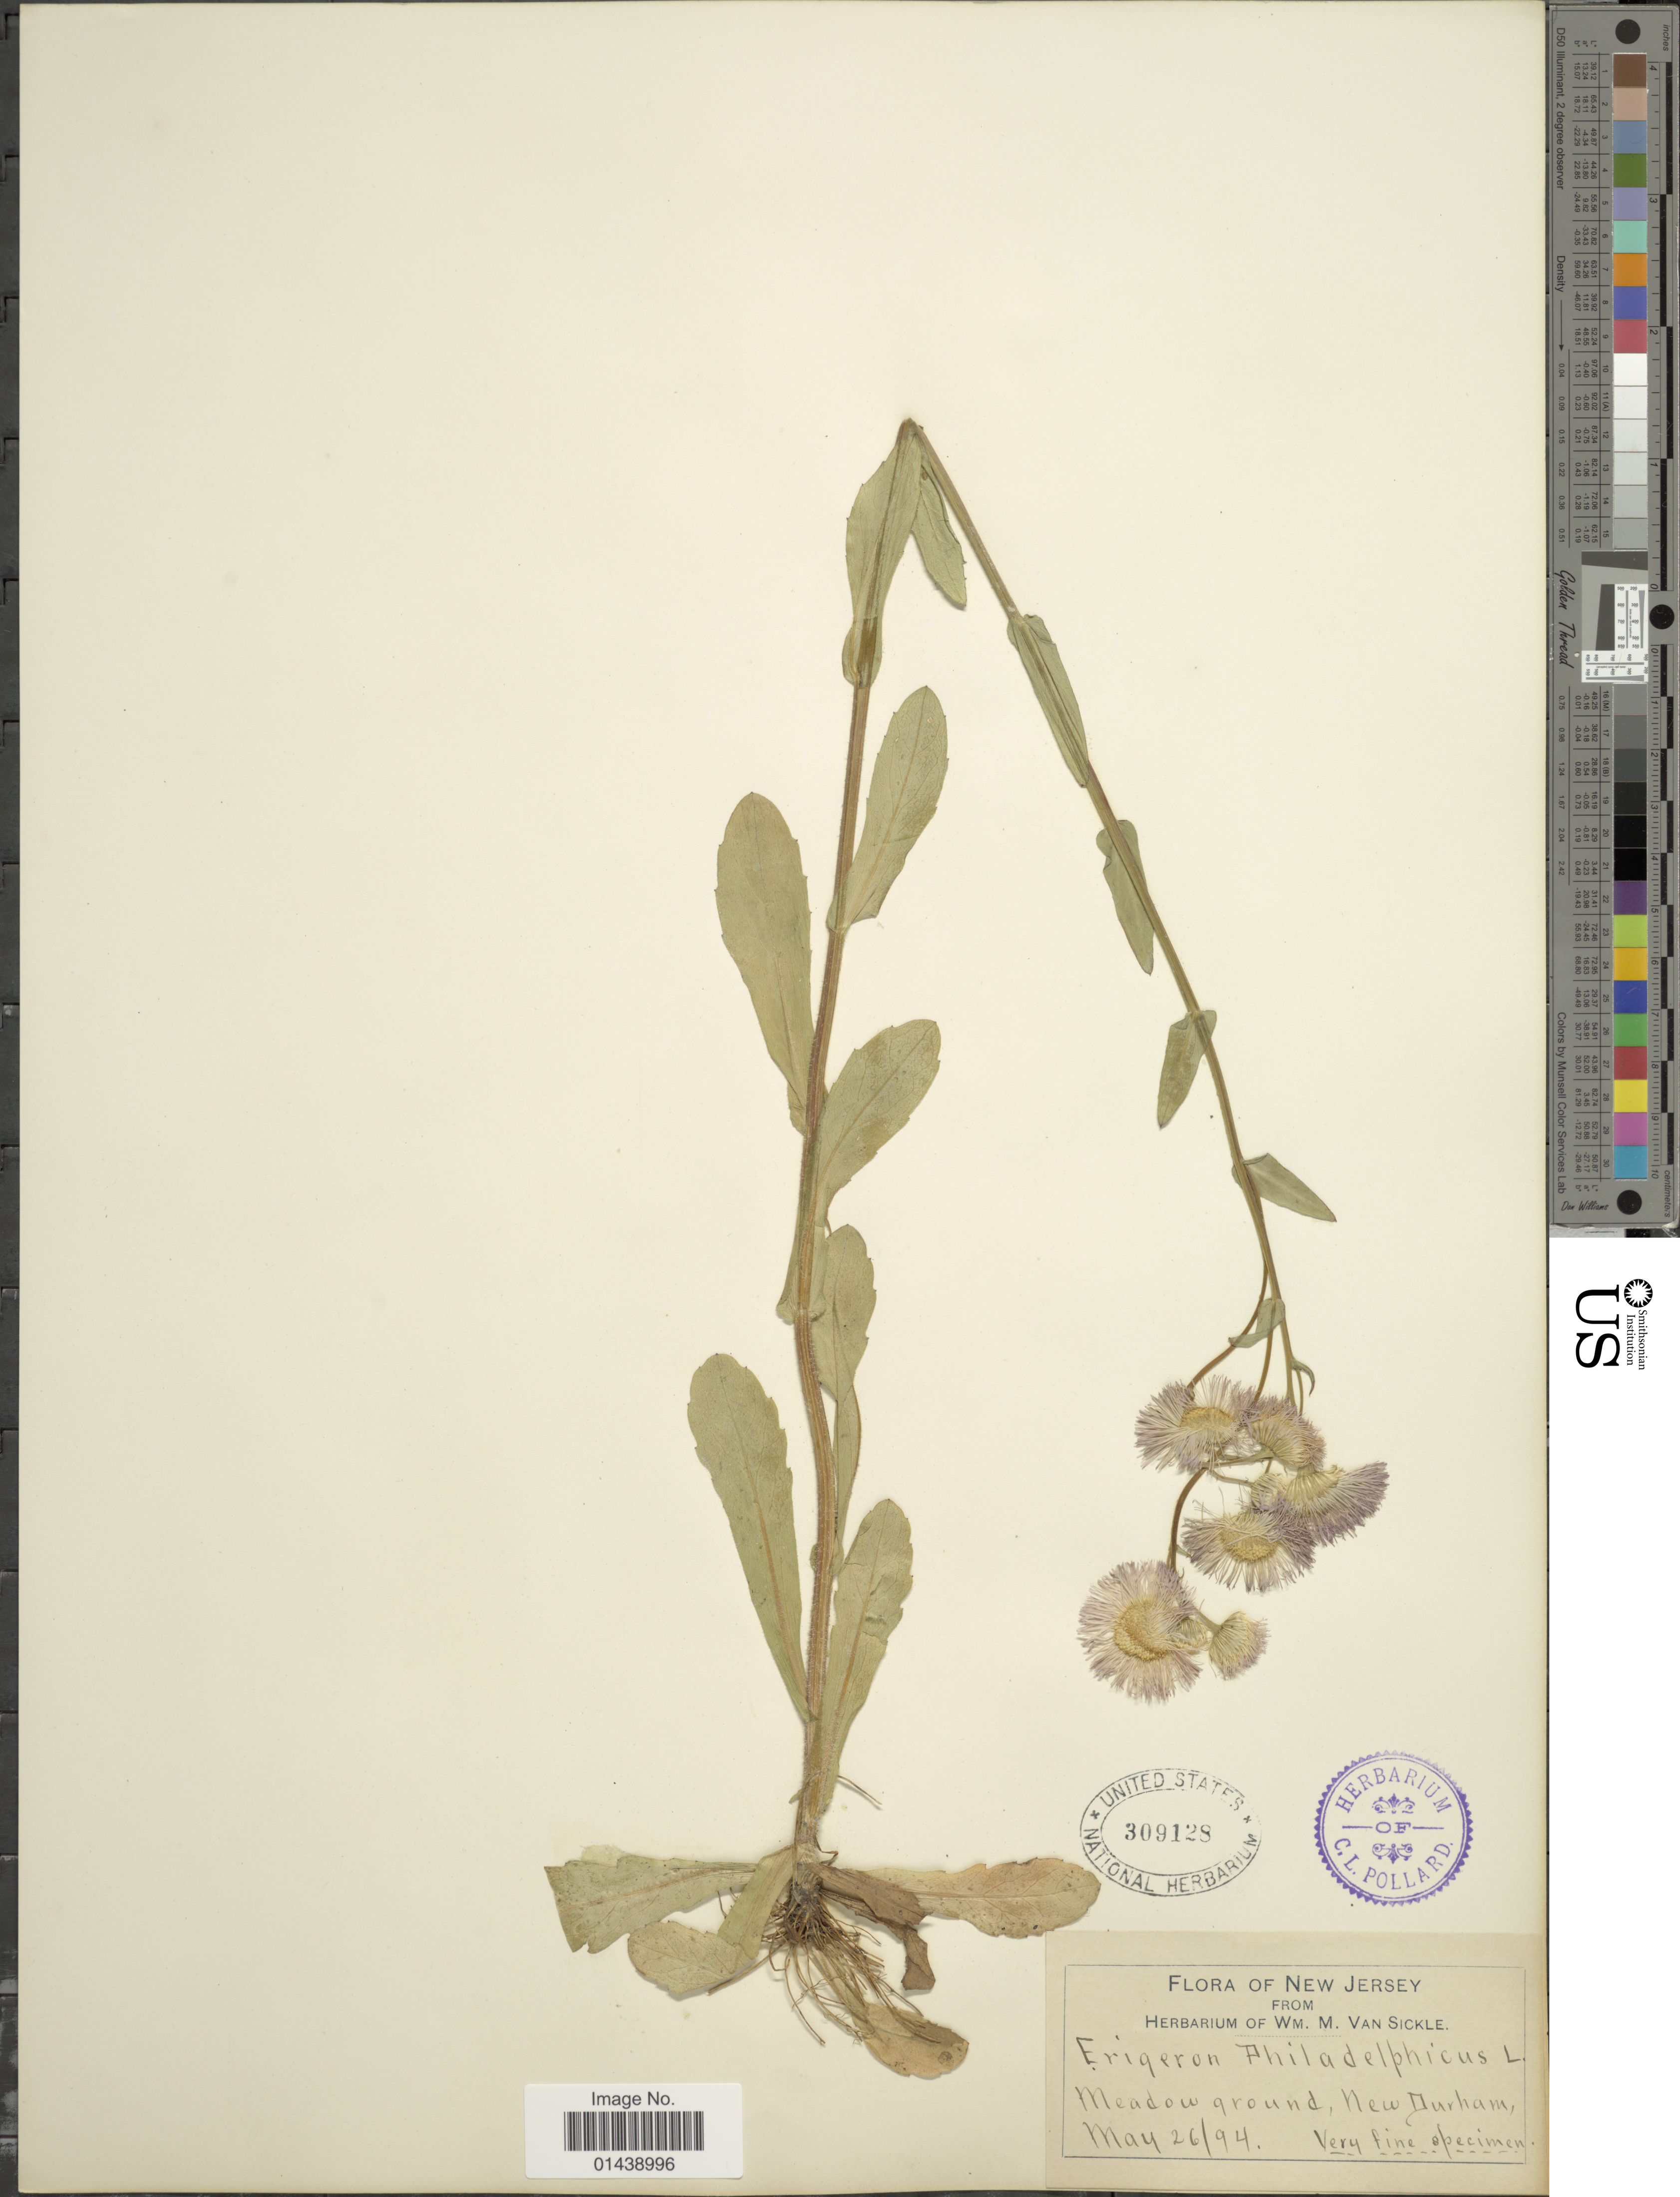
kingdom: Plantae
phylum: Tracheophyta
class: Magnoliopsida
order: Asterales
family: Asteraceae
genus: Erigeron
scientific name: Erigeron philadelphicus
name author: L.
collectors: ex herb. Wm. M. Van Sickle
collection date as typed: Transcribed d/m/y: 26/5/94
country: United States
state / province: New Jersey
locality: New Durham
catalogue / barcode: US 309128